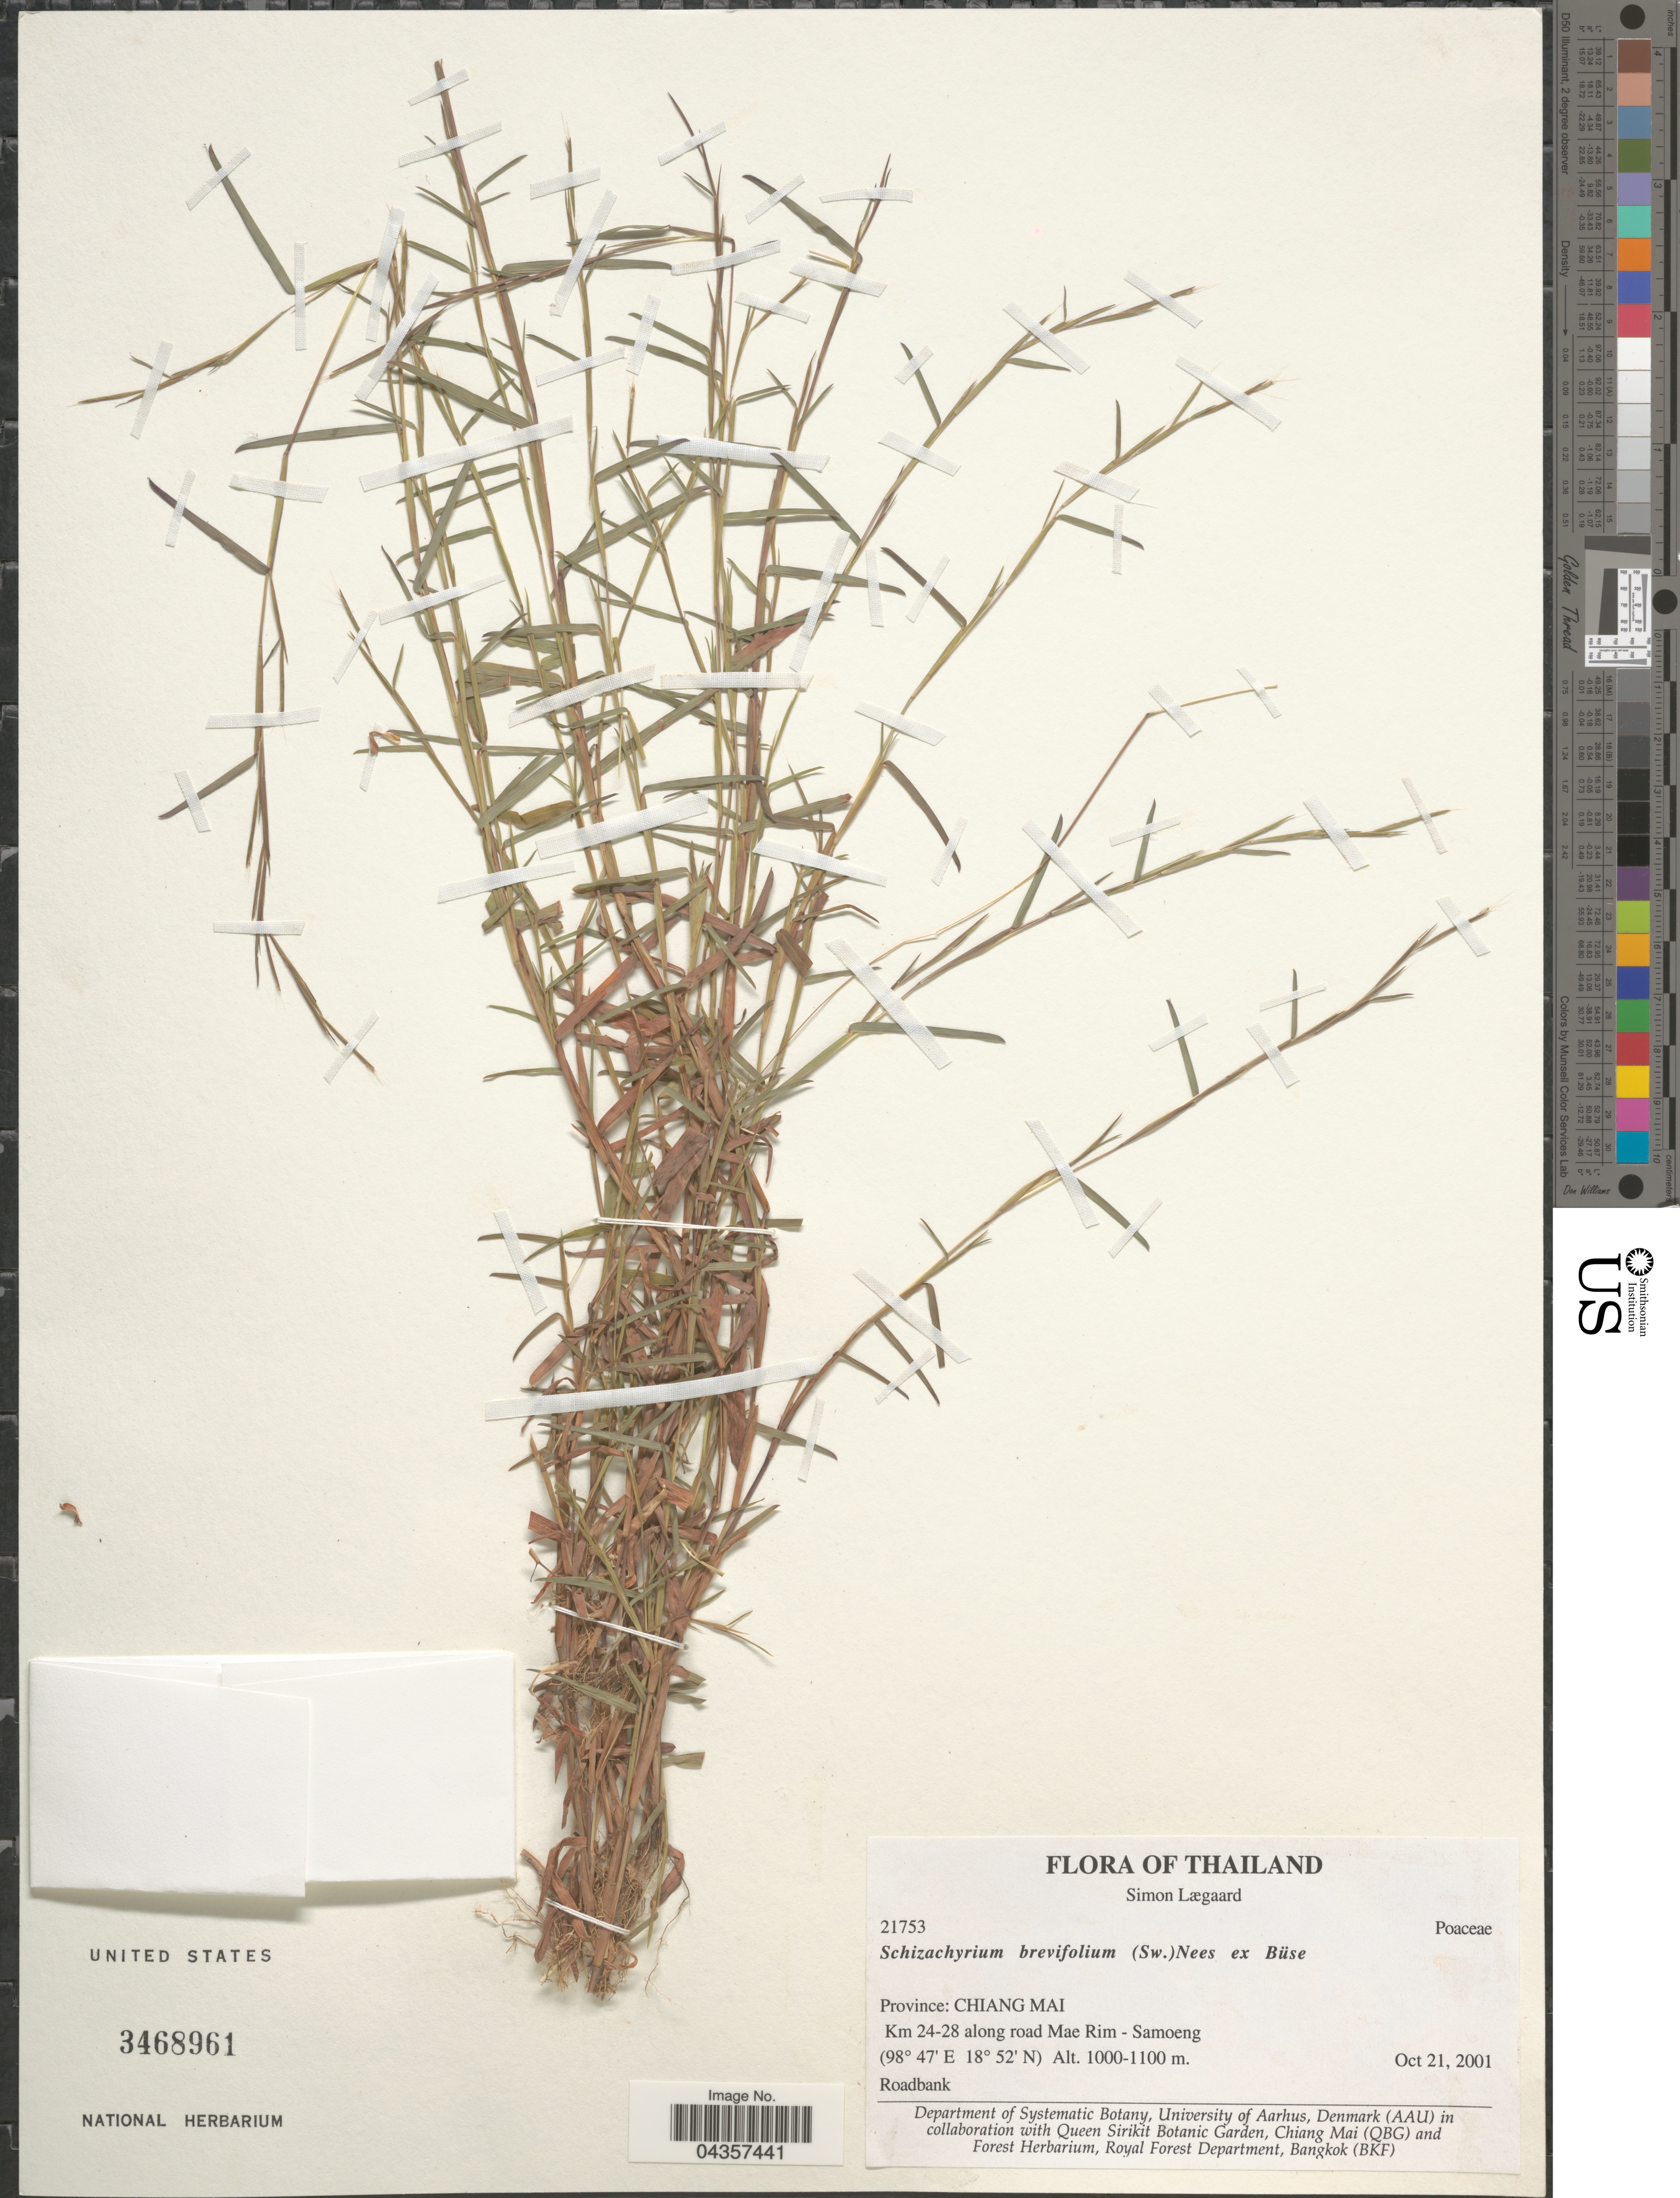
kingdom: Plantae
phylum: Tracheophyta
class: Liliopsida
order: Poales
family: Poaceae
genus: Schizachyrium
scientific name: Schizachyrium brevifolium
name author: (Sw.) Nees ex Büse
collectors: S. Lægaard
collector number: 21753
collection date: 2001-10-21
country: Thailand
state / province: Chiang Mai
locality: Km 24-28 along road Mae Rim-Samoeng.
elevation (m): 1000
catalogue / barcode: US 3468961